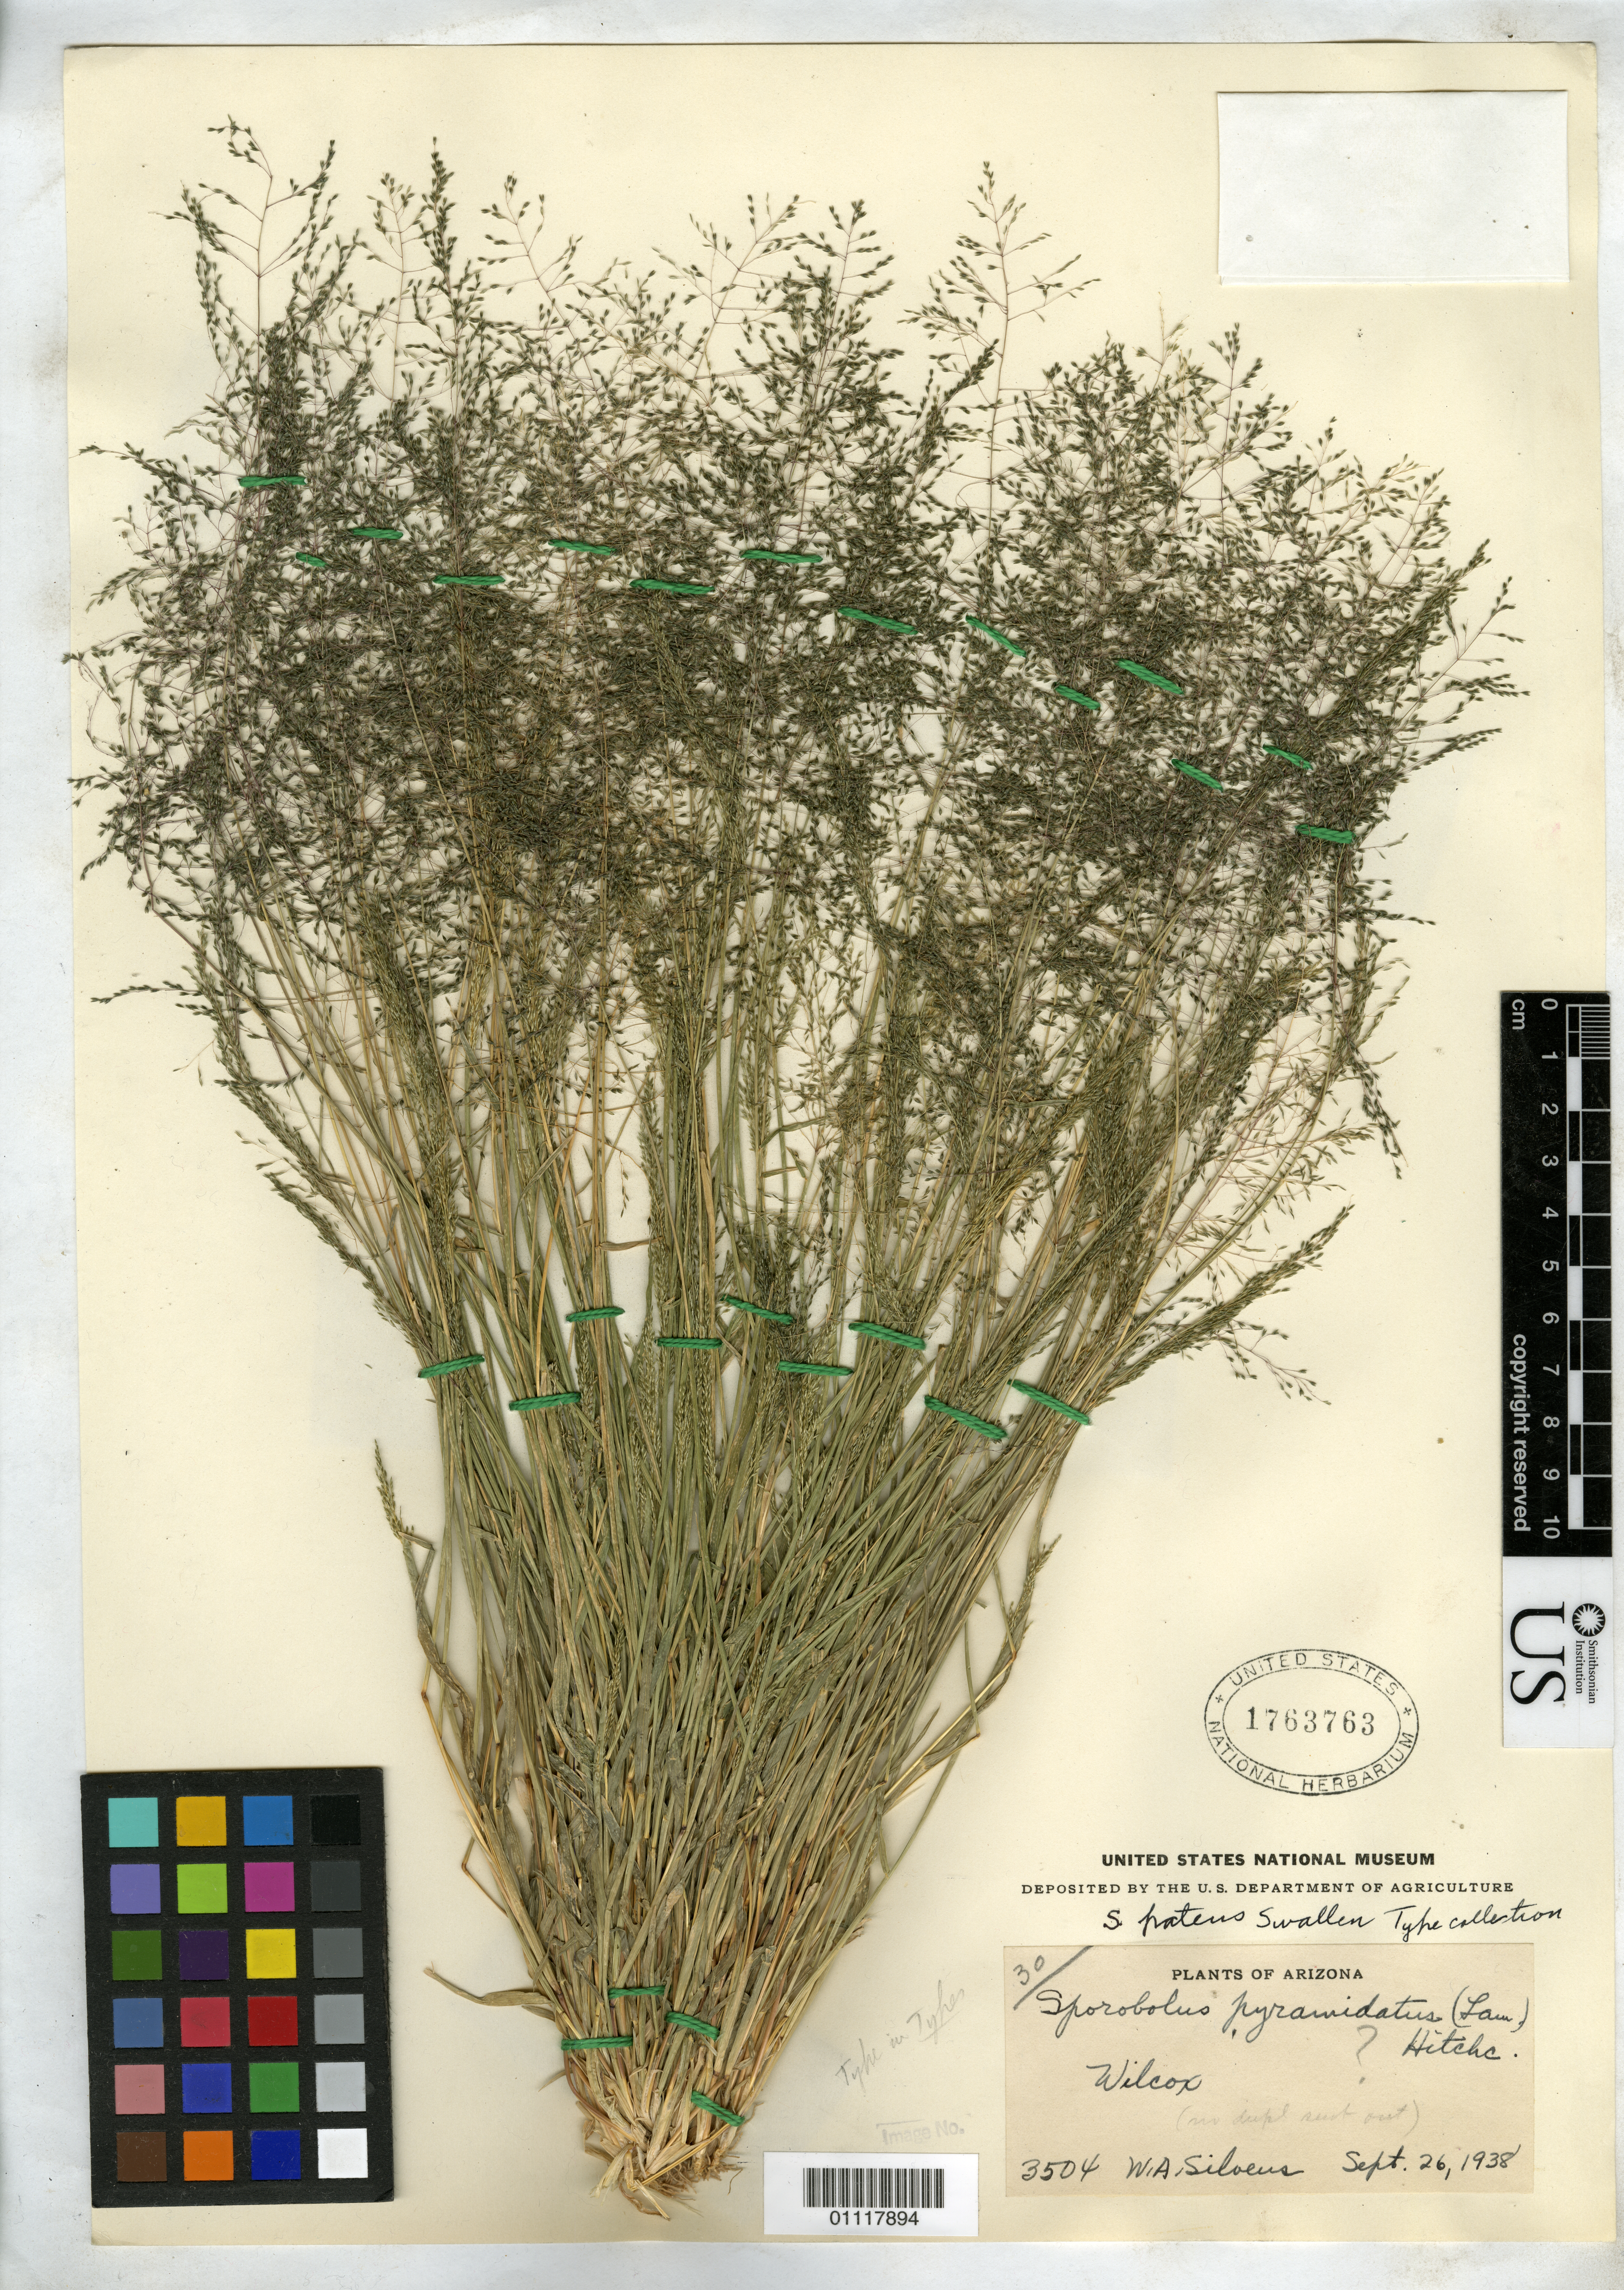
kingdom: Plantae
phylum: Tracheophyta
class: Liliopsida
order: Poales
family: Poaceae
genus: Sporobolus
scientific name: Sporobolus patens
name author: Swallen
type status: Isotype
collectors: W. Silveus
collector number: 3504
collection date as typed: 26 Sep 1938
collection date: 1938-09-26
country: United States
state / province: Arizona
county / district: Cochise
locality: Wilcox.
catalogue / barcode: US 1763763